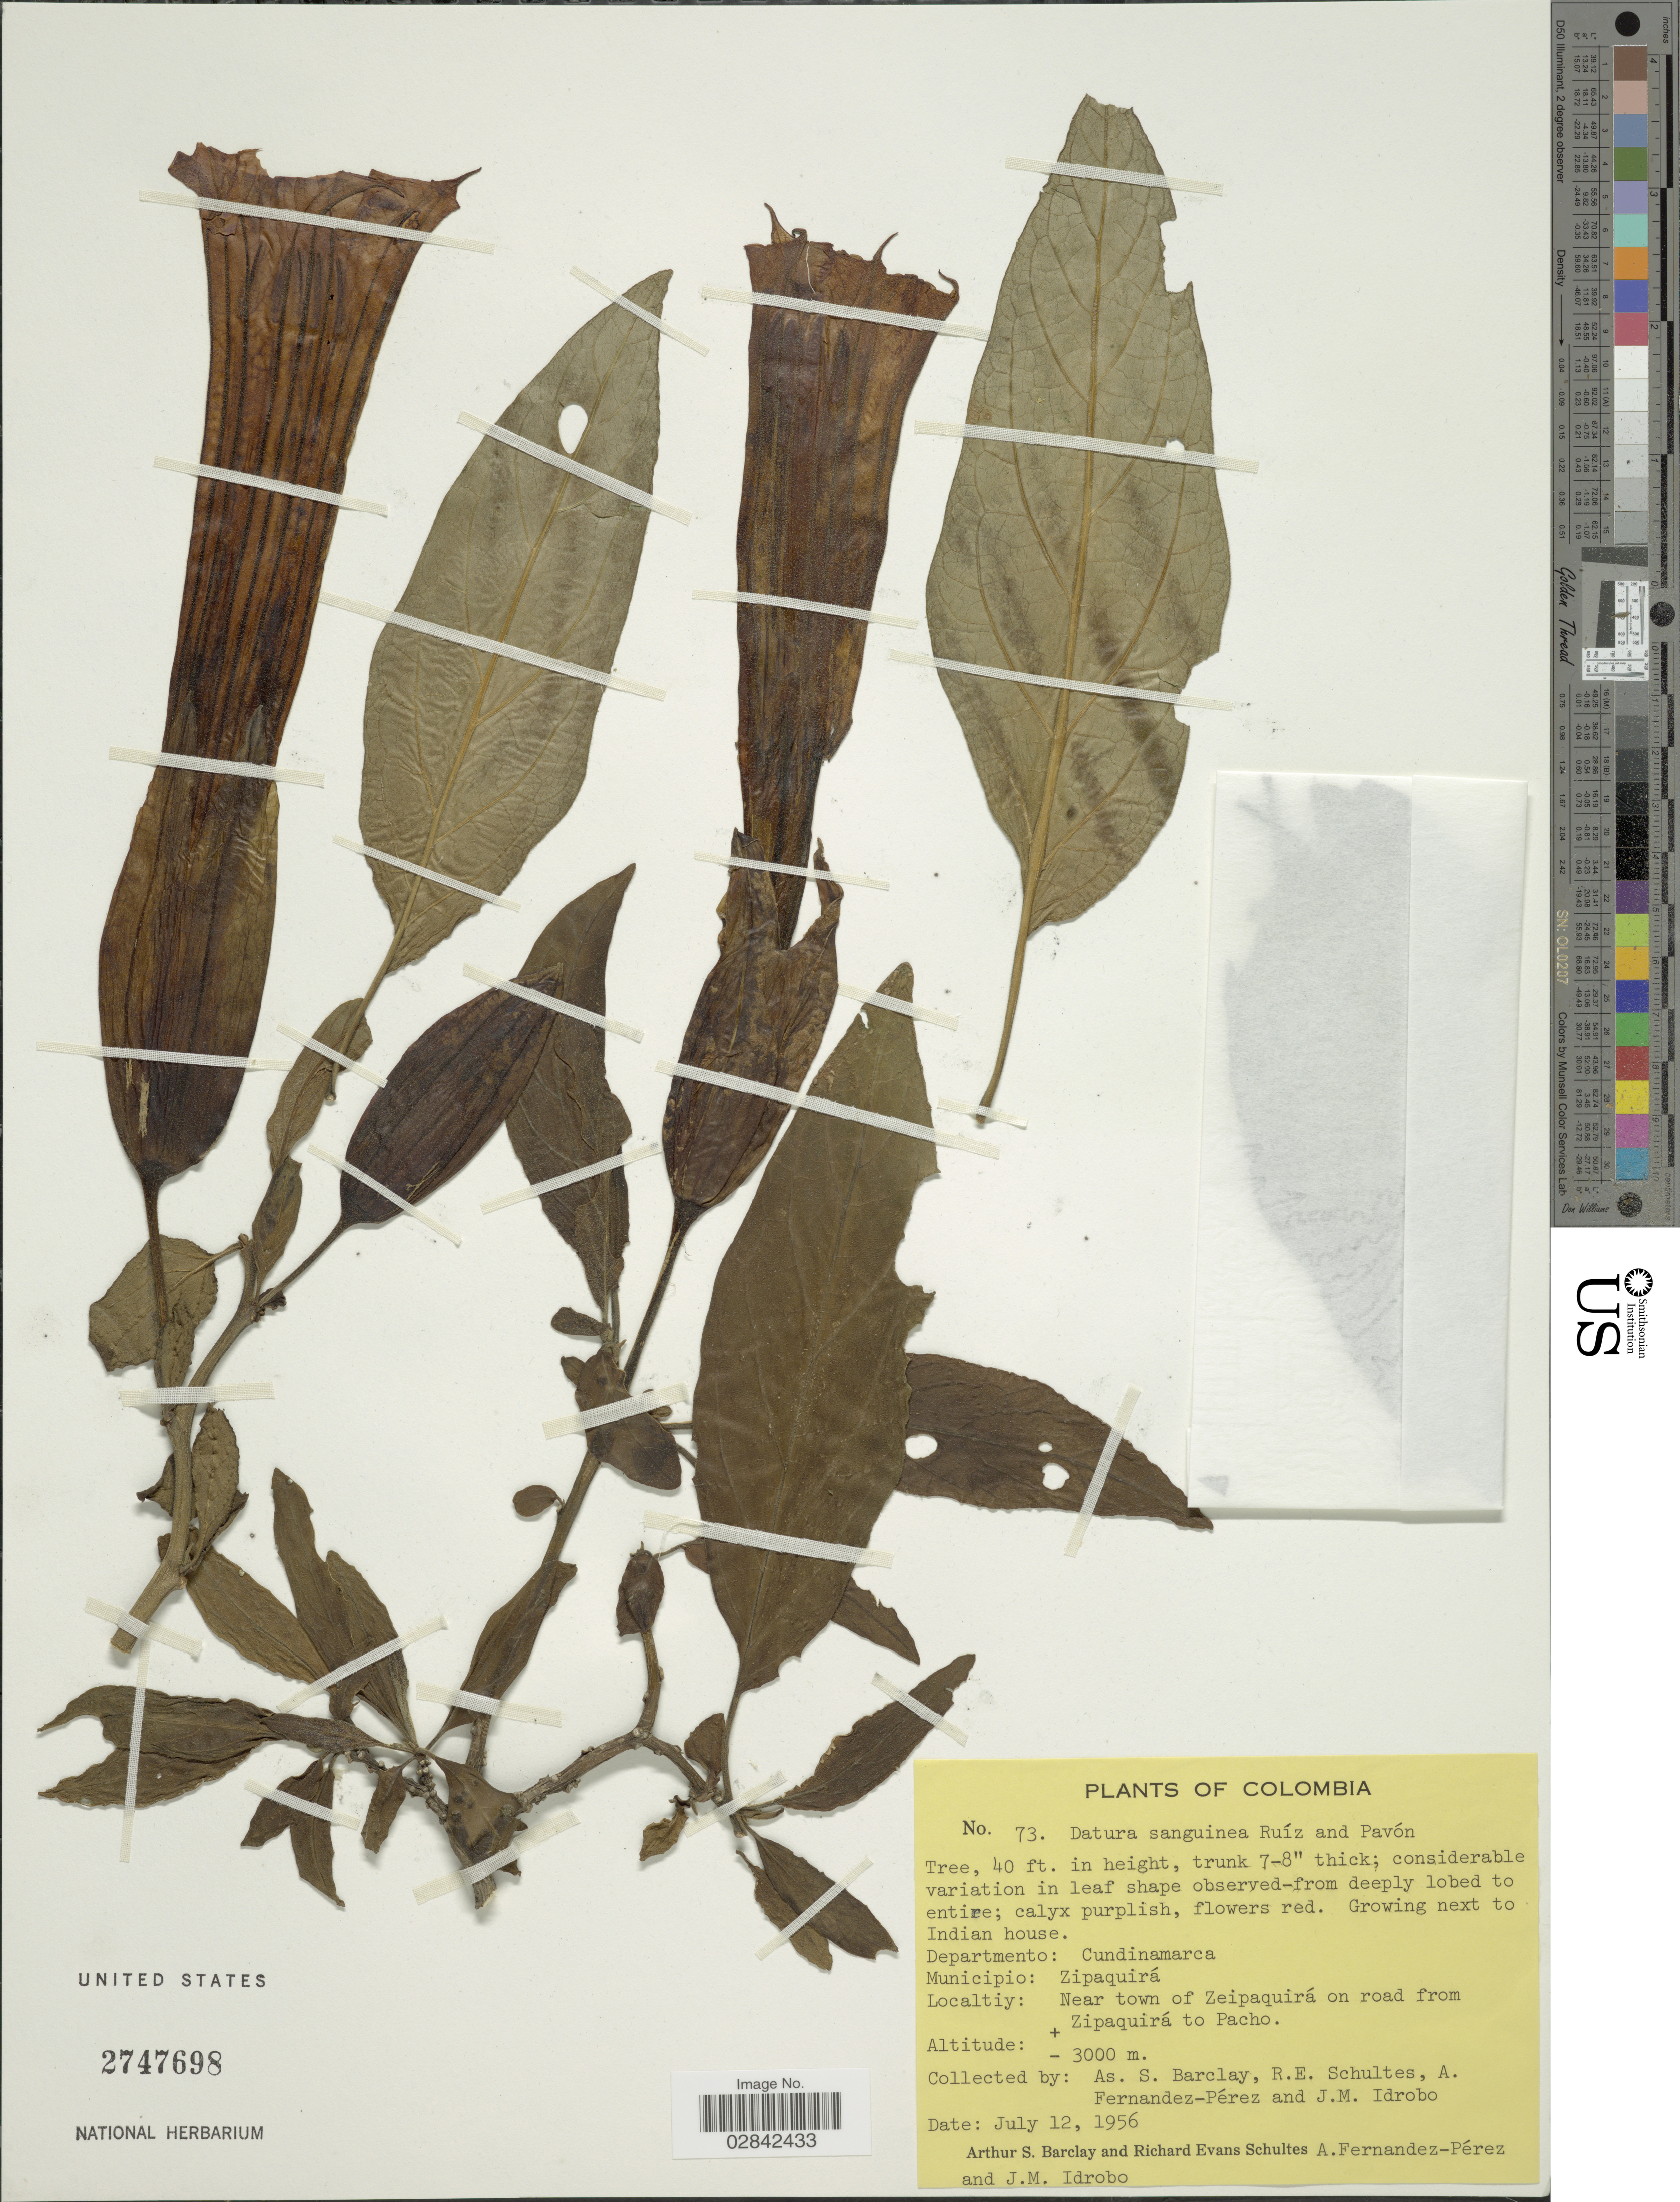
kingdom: Plantae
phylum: Tracheophyta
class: Magnoliopsida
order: Solanales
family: Solanaceae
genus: Brugmansia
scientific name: Brugmansia sanguinea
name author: (Ruiz & Pav.) D. Don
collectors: A. S. Barclay, R. E. Schultes, A. Fernández-Pérez & J. M. Idrobo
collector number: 73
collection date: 1956-07-12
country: Colombia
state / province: Cundinamarca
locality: Departmento: Cundinamarca. Municipio: Zipaquirá. Near town of Zeipaquirá on road from Zipaquirá to Pacho.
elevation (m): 3000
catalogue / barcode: US 2747698